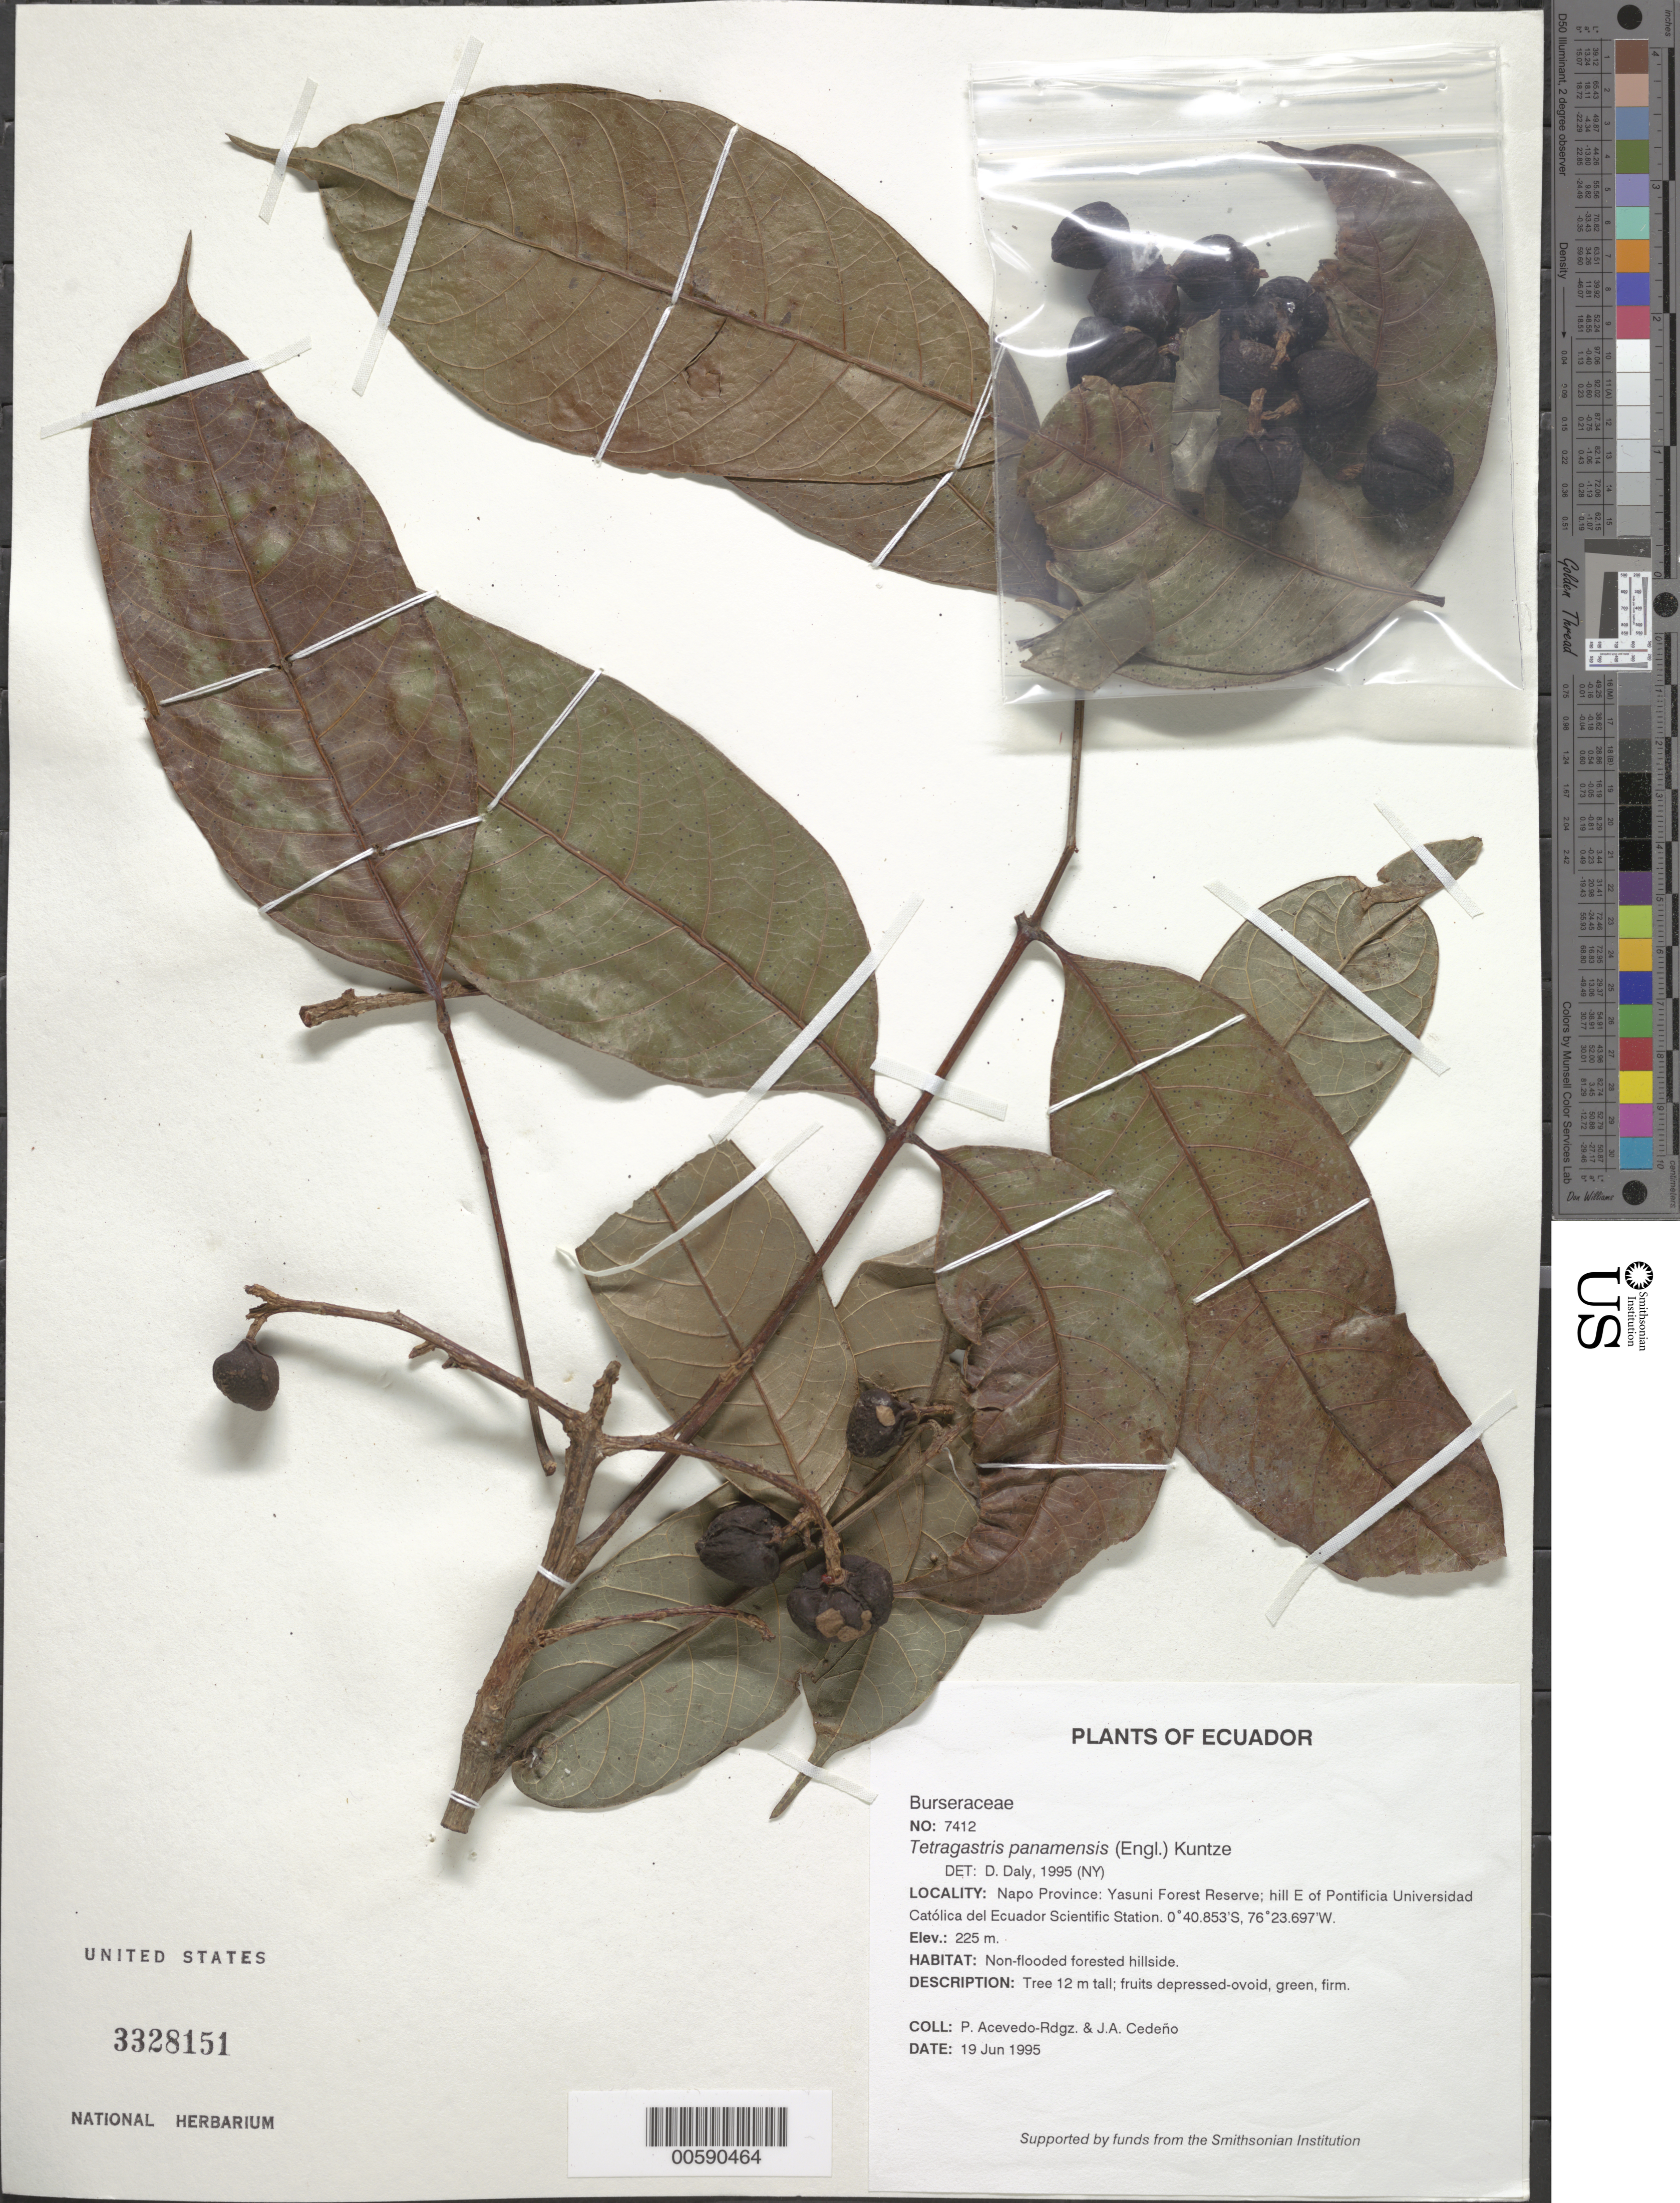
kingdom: Plantae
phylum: Tracheophyta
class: Magnoliopsida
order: Sapindales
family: Burseraceae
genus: Protium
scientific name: Protium stevensonii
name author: (Standl.) Daly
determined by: Daly, Douglas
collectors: P. Acevedo-Rodr. & J. A. Cedeño M.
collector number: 7412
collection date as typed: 19 Jun 1995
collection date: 1995-06-19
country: Ecuador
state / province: Napo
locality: Napo Province: Yasuni Forest Reserve; hill E of Pontificia Universidad Católica del Ecuador Scientific Station.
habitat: Non-flooded forested hillside.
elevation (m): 225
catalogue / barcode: US 3328151